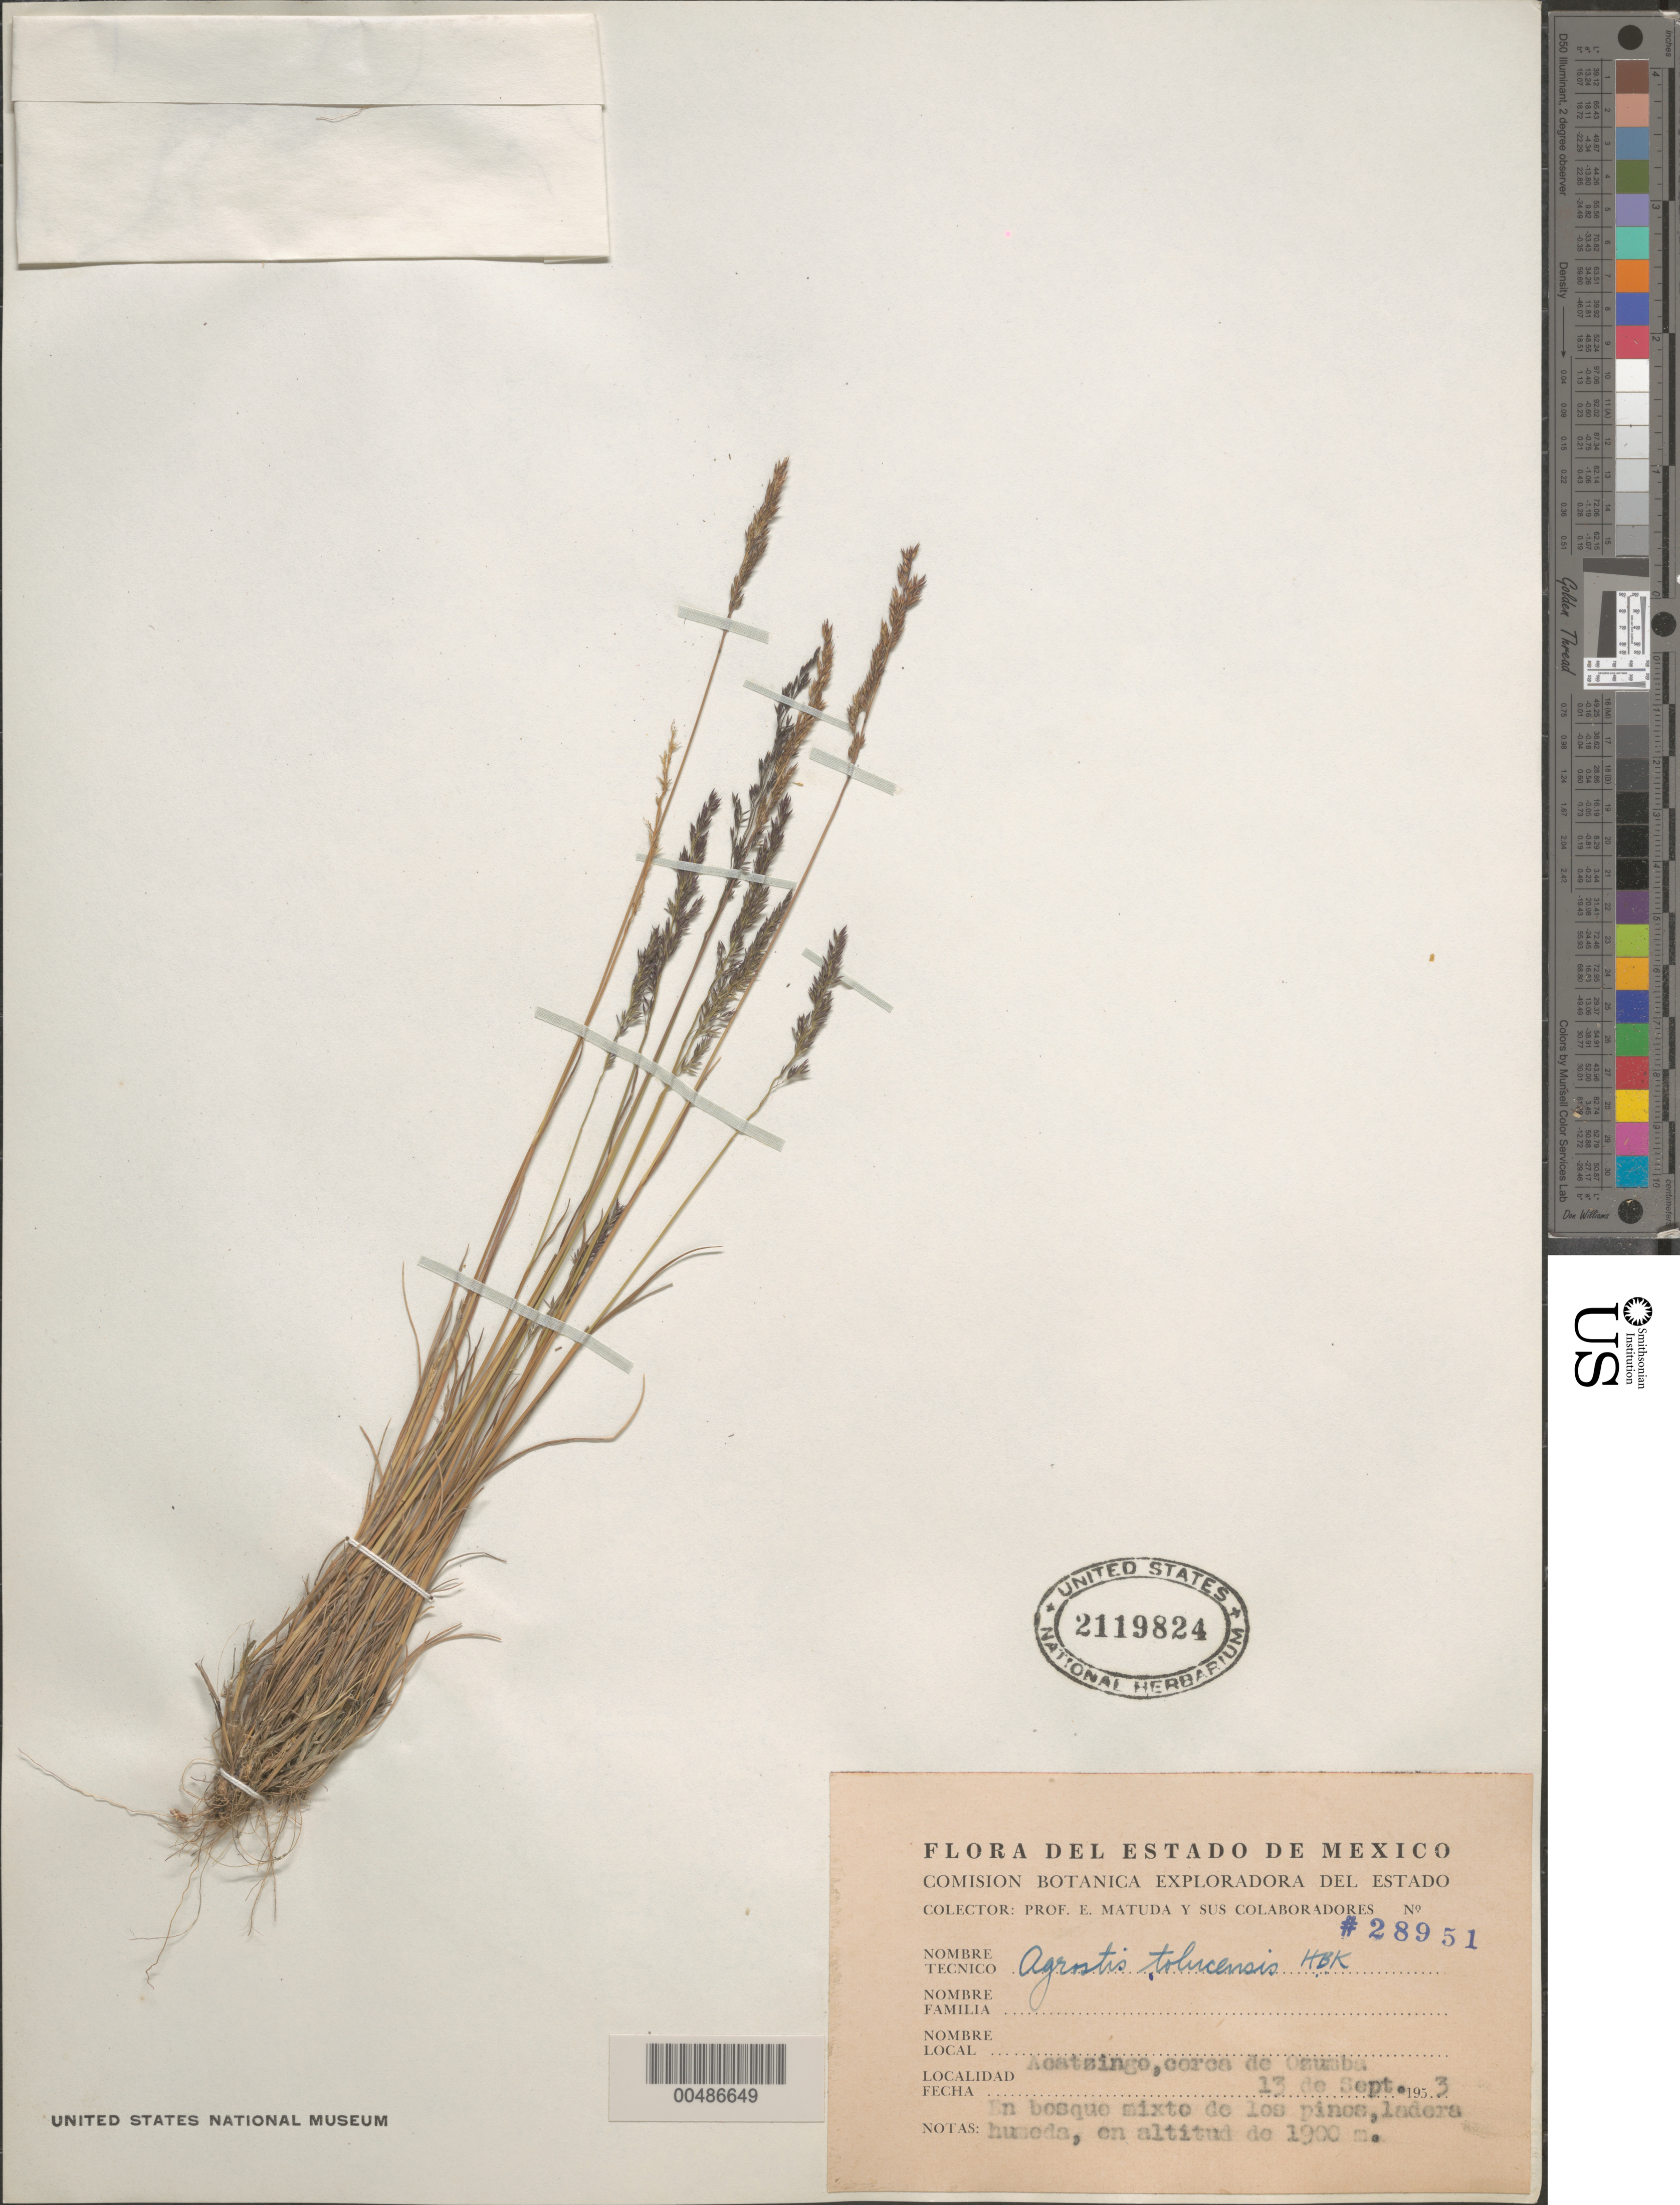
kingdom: Plantae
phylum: Tracheophyta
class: Liliopsida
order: Poales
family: Poaceae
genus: Agrostis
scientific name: Agrostis tolucensis Kunth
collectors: E. Matuda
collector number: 28951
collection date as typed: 13 Sep 1953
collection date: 1953-09-13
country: Mexico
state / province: México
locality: Acatsingo, cerca de ...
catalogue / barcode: US 2119824